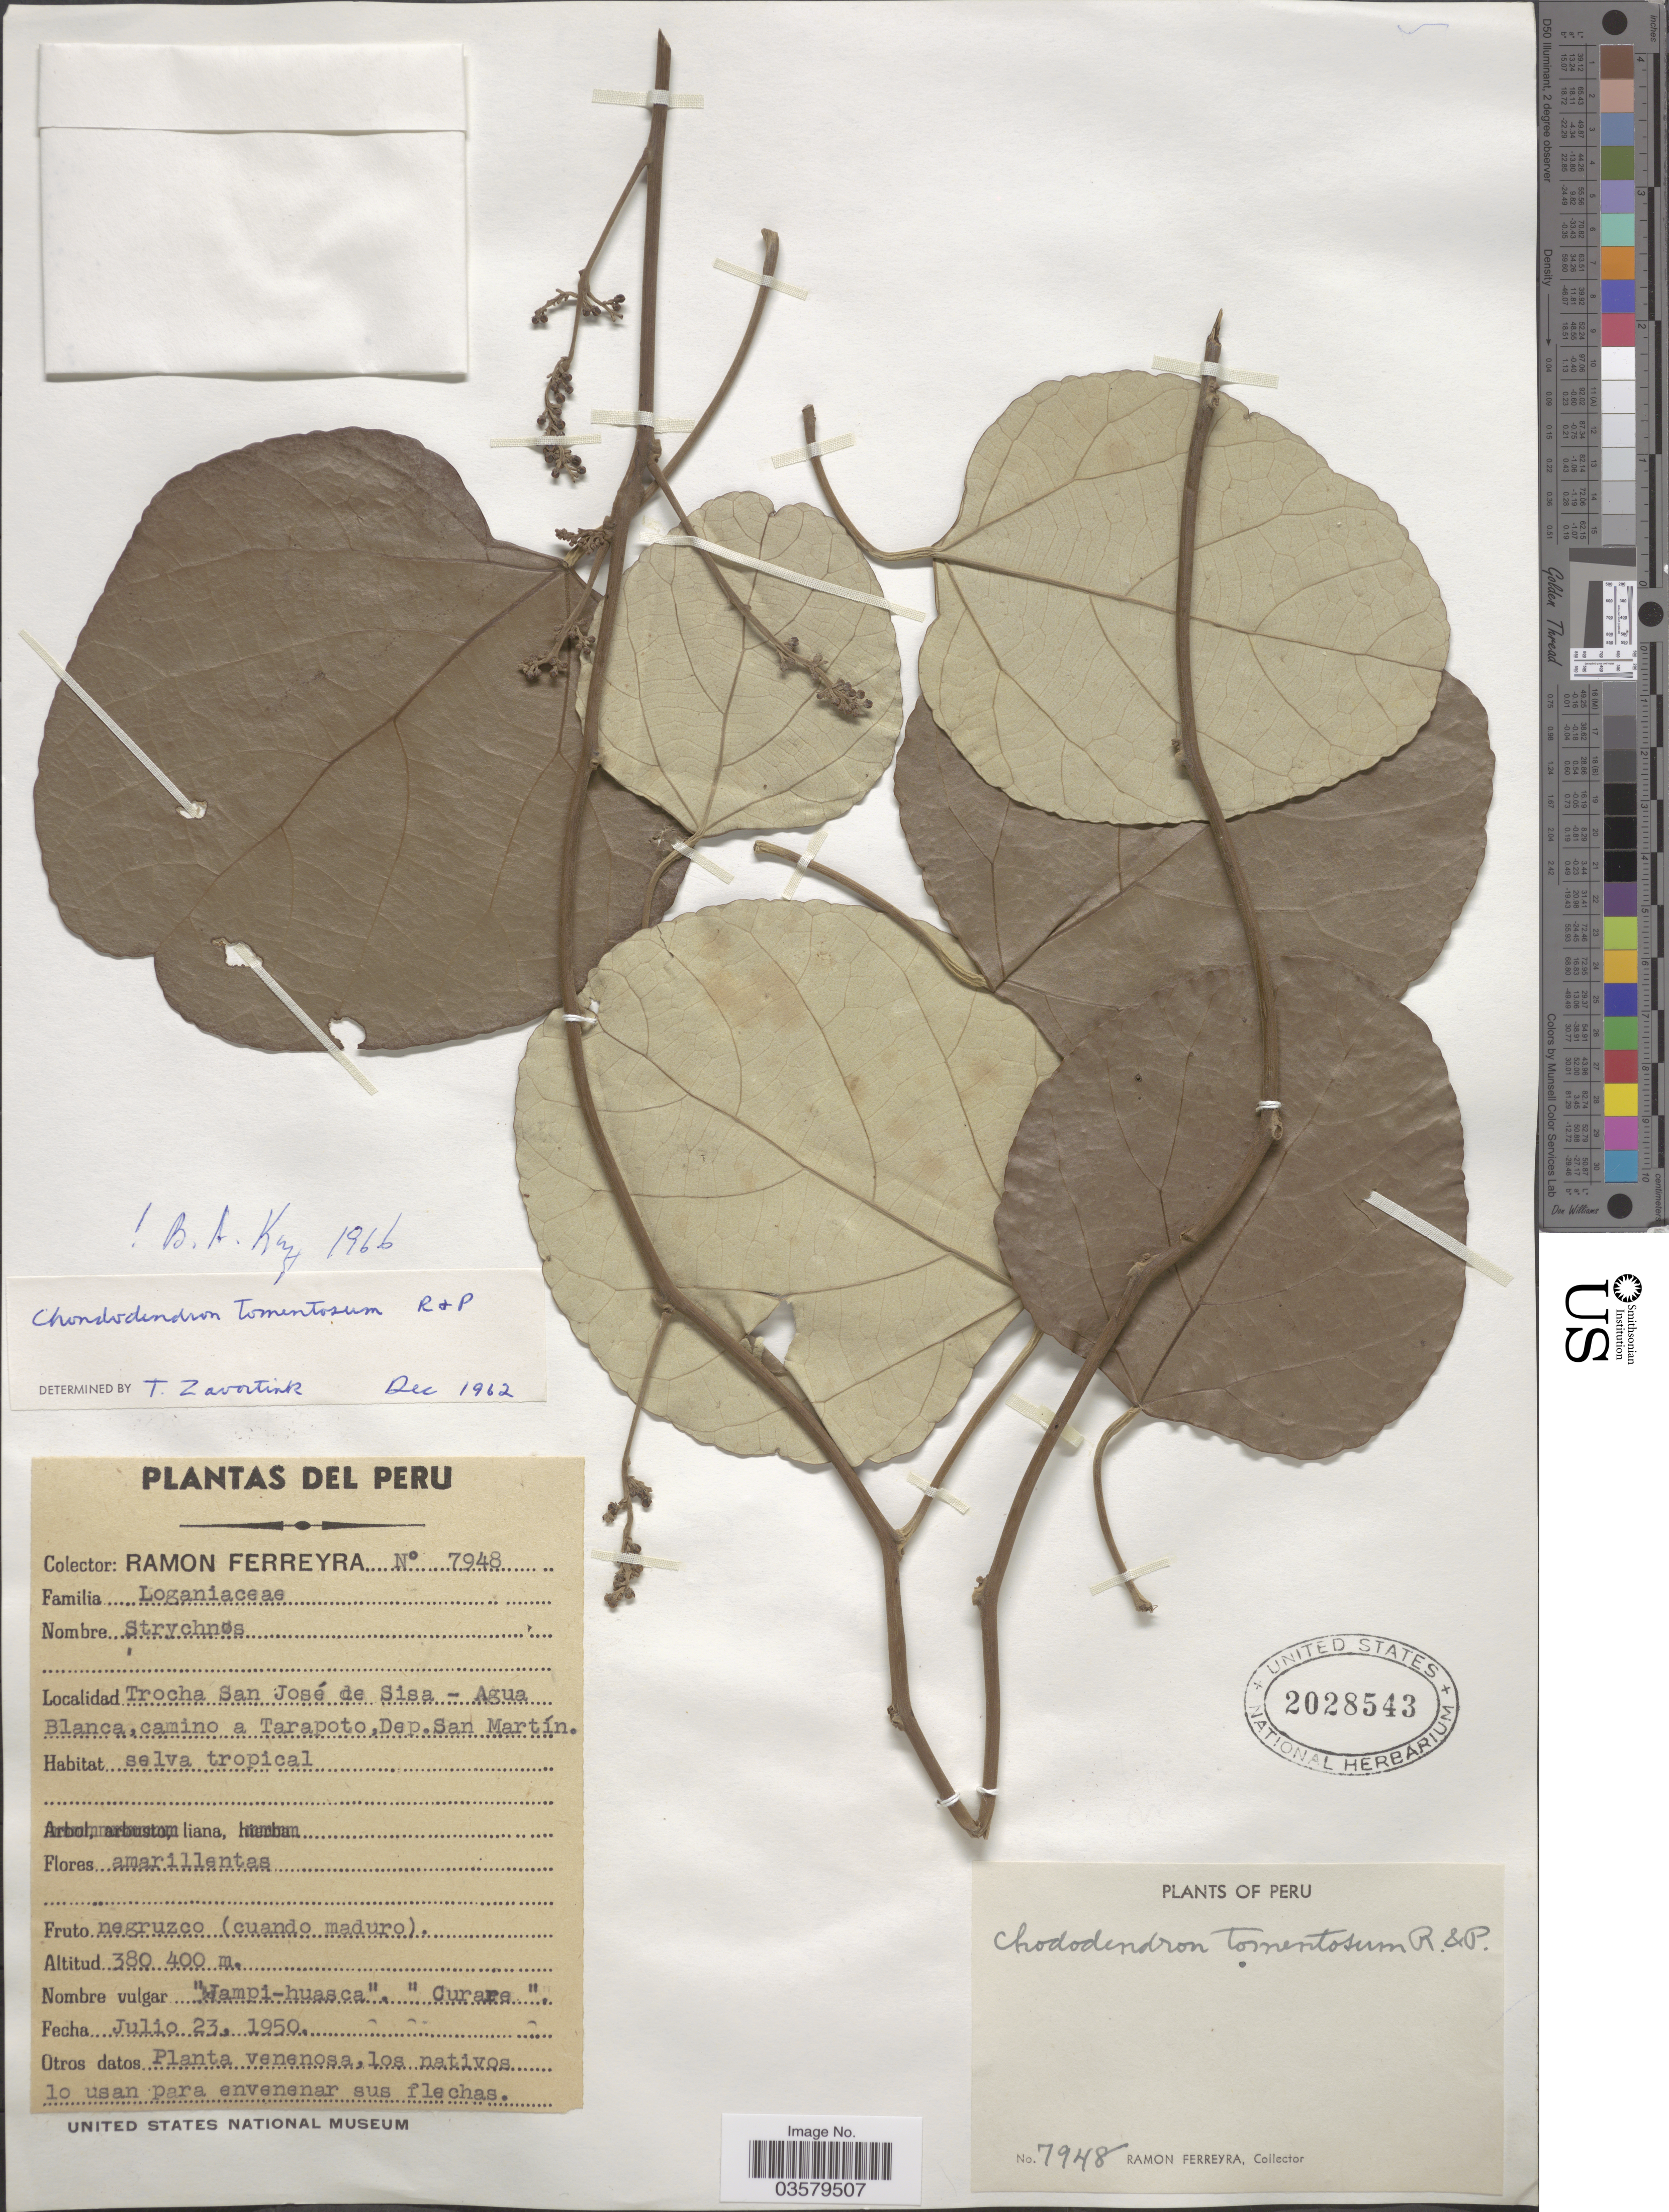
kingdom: Plantae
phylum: Tracheophyta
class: Magnoliopsida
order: Ranunculales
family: Menispermaceae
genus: Chondrodendron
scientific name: Chondrodendron tomentosum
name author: Ruiz & Pav.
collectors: R. A. Ferreyra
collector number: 7948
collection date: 1950-07-23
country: Peru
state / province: San Martín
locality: Trocha San José de Sisa - Agua Blanca, camino a Tarapoto, Dep. San Martín.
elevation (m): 380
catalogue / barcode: US 2028543